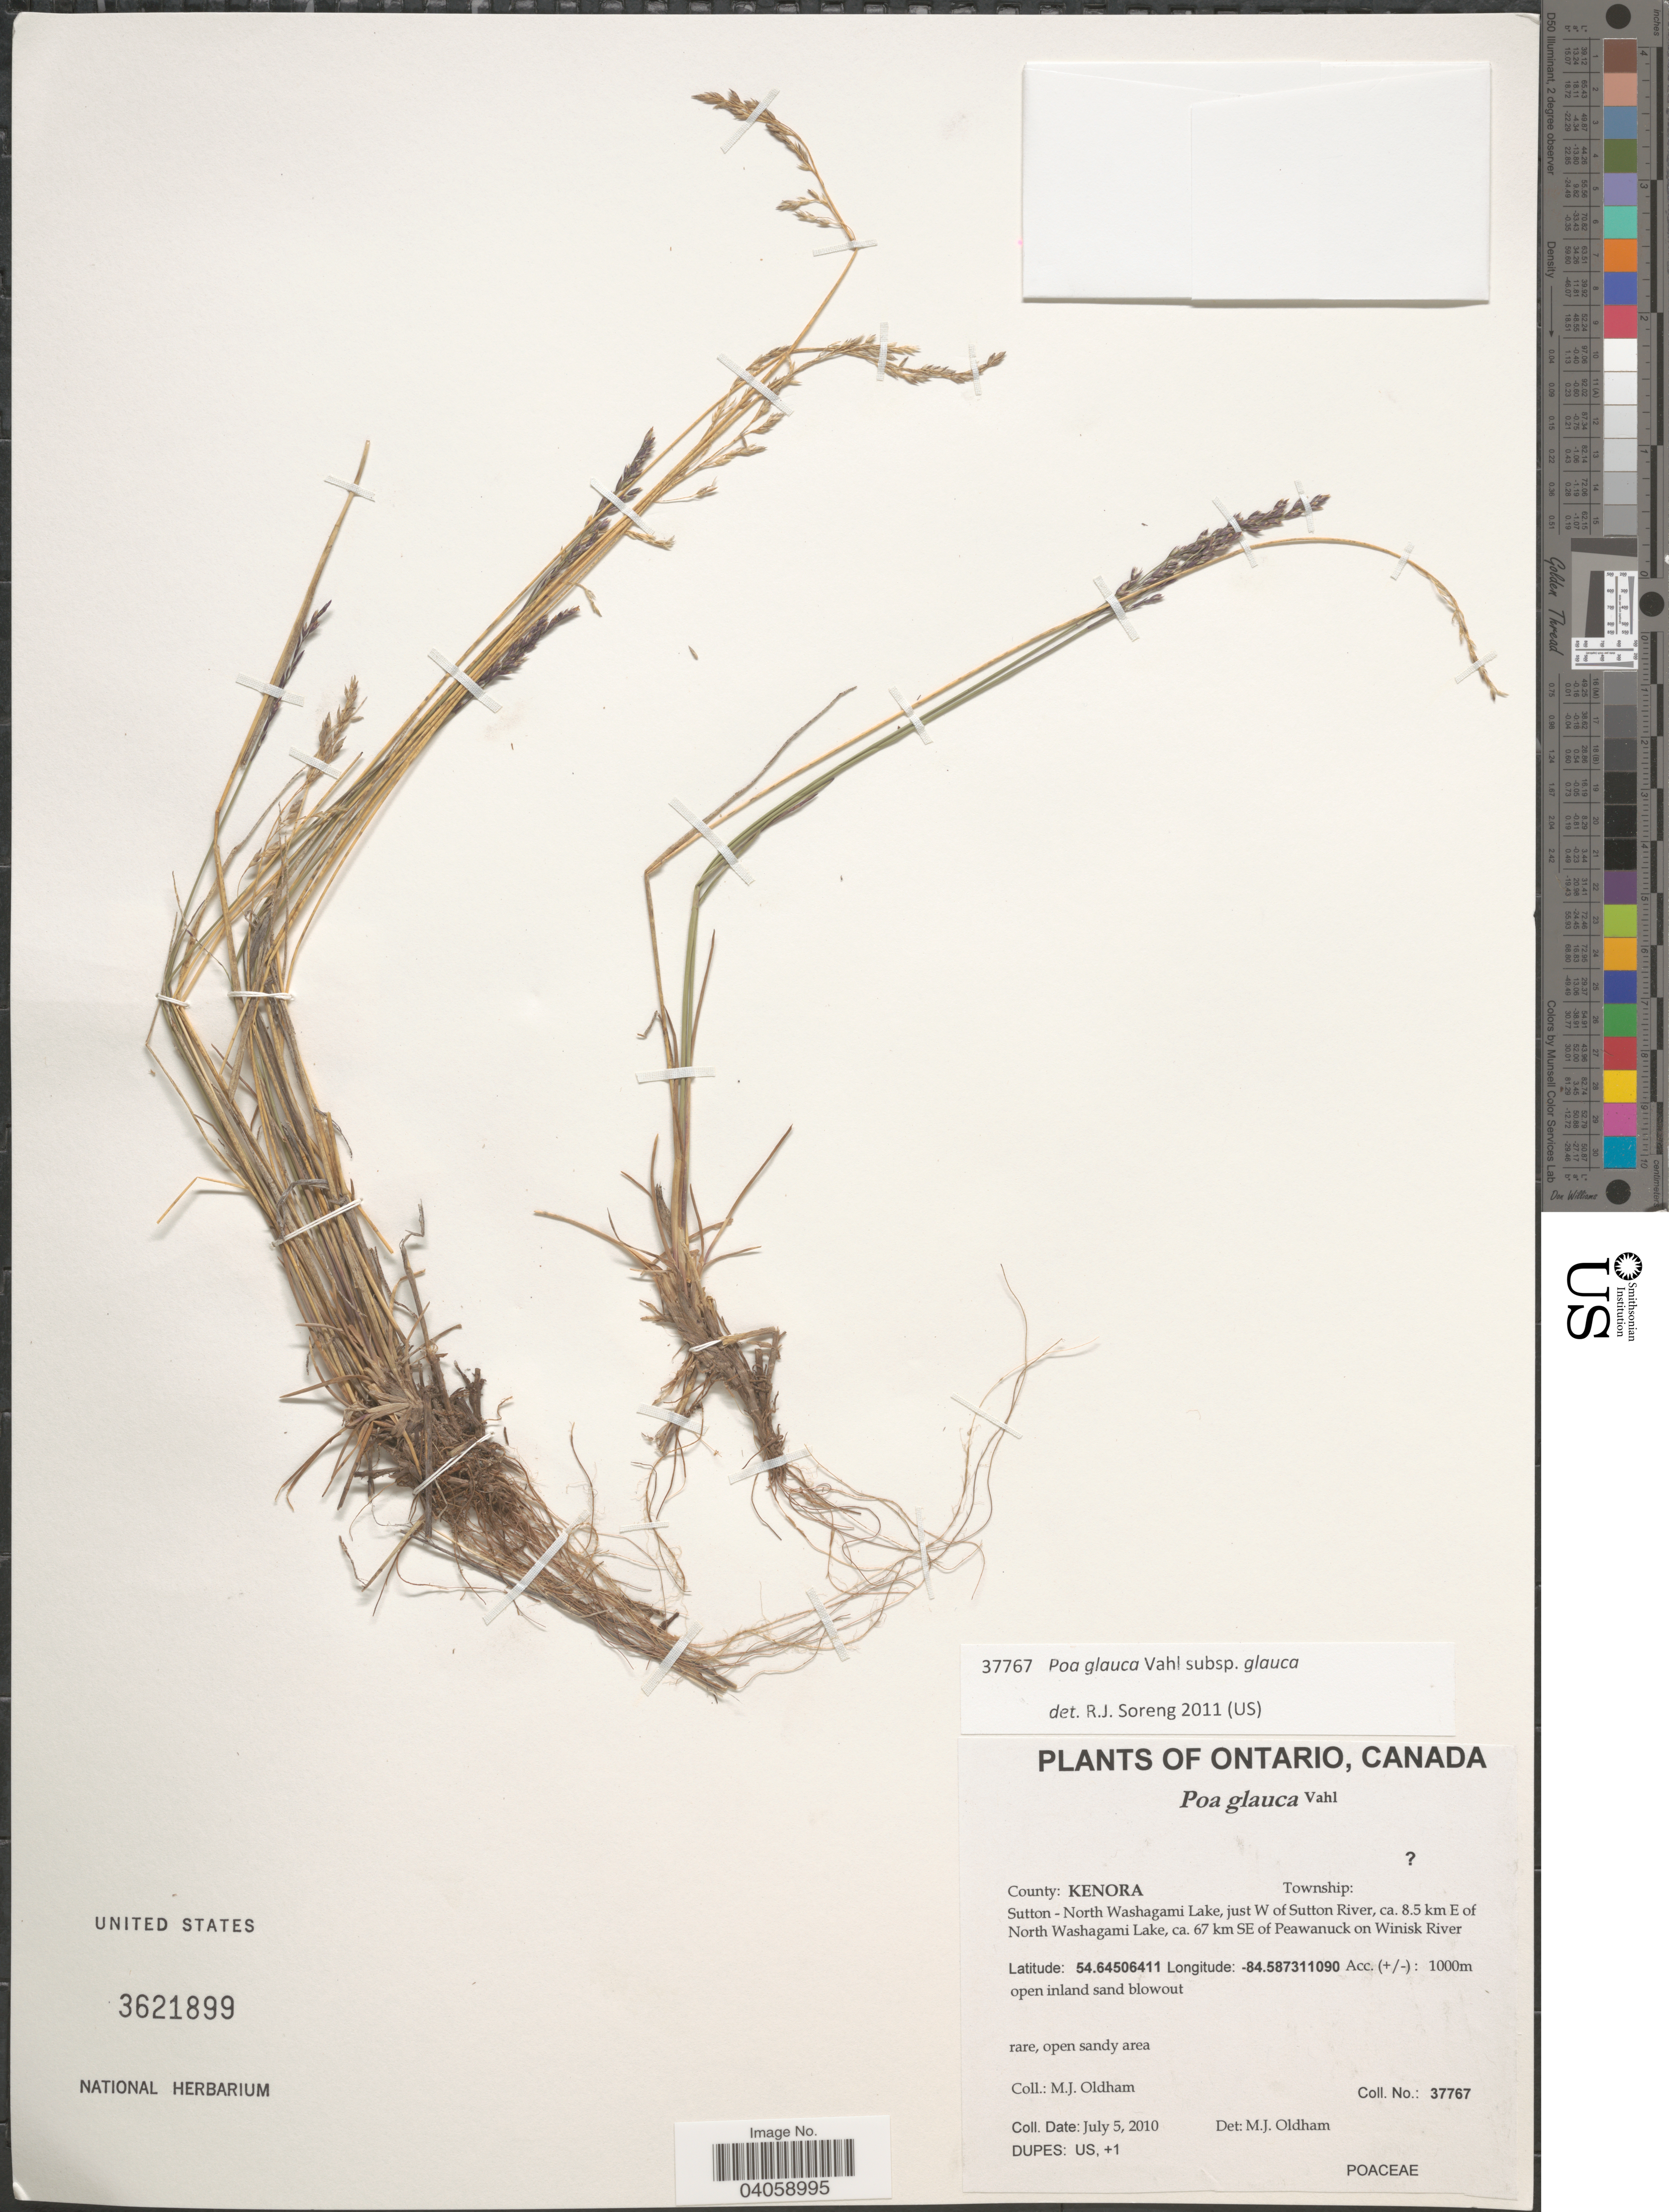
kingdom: Plantae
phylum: Tracheophyta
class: Liliopsida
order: Poales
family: Poaceae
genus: Poa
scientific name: Poa glauca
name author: Vahl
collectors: M. Oldham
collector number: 37767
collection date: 2010-07-05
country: Canada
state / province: Ontario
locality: County: Kenora. Sutton - North Washagami Lake, just W of Sutton River, ca. 8.5 km E of North Washagami Lake, ca. 67 km SE of Peawanuck on Winisk River.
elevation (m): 1000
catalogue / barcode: US 3621899